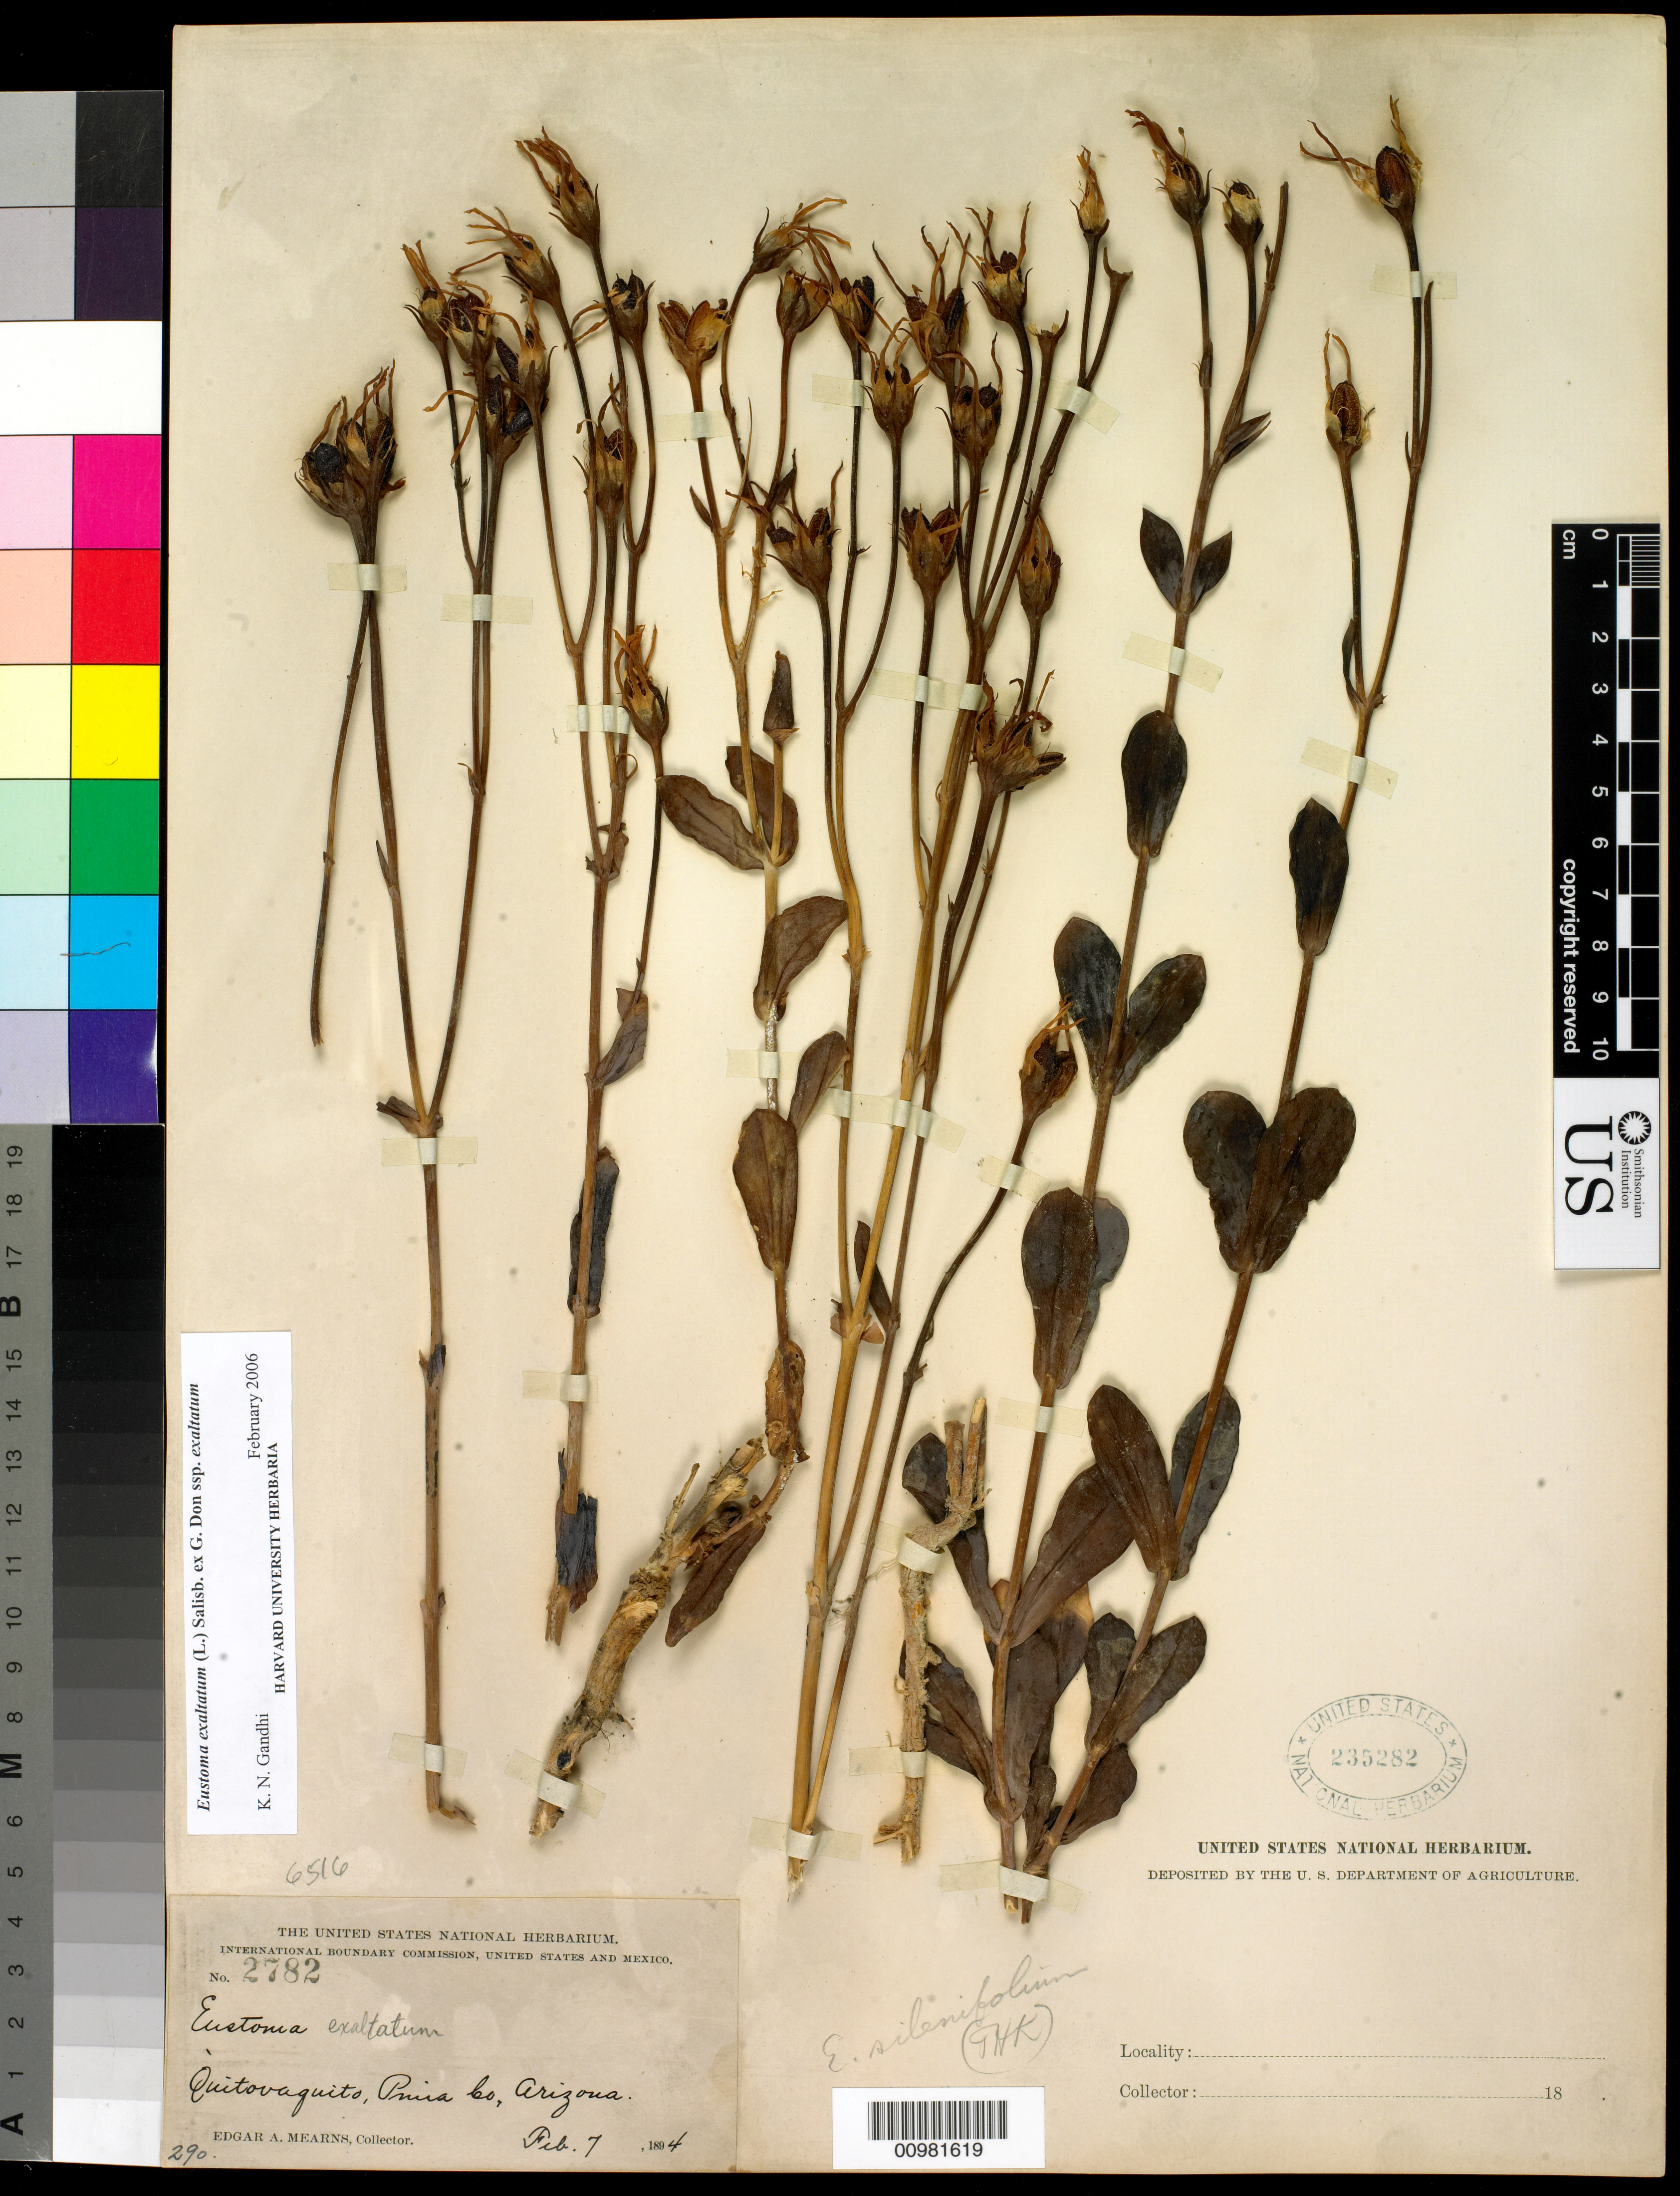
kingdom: Plantae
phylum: Tracheophyta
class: Magnoliopsida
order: Gentianales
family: Gentianaceae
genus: Eustoma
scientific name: Eustoma exaltatum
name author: (L.) Salisb. ex Don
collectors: E. A. Mearns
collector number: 2782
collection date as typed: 07 Feb 1894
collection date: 1894-02-07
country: United States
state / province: Arizona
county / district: Pima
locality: Quitovaquito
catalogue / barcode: US 235282